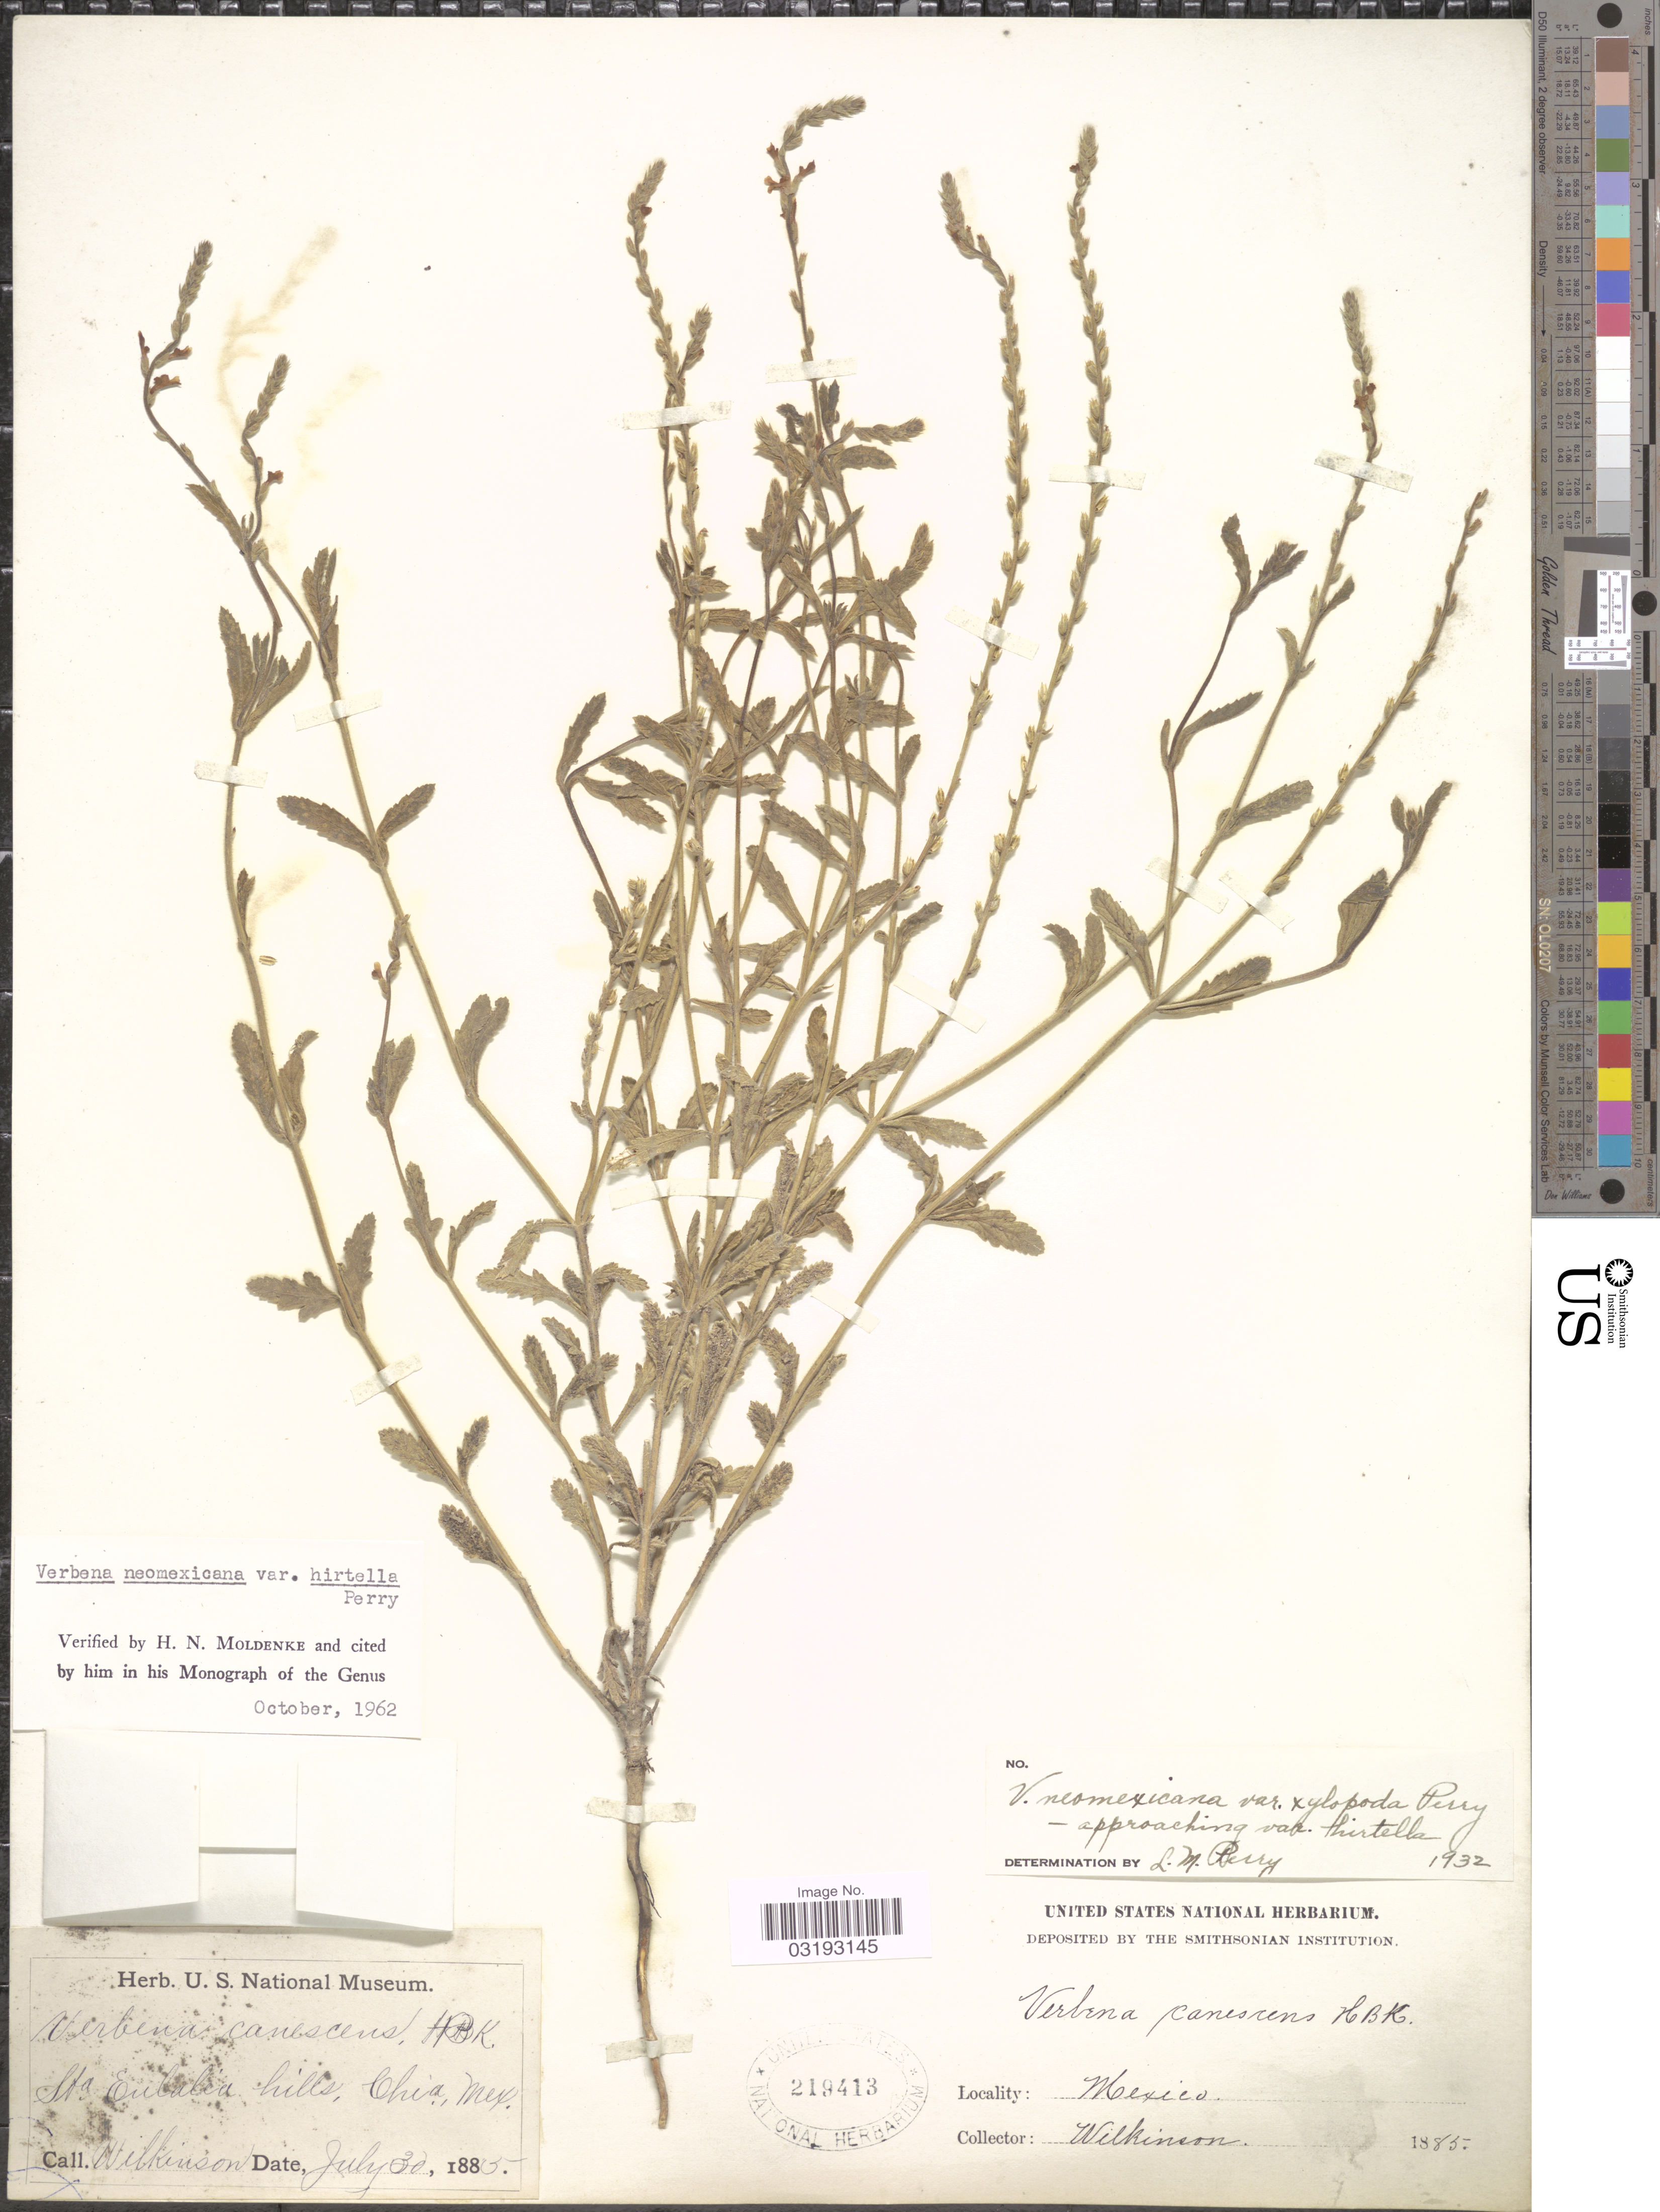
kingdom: Plantae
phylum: Tracheophyta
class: Magnoliopsida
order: Lamiales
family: Verbenaceae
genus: Verbena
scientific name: Verbena neomexicana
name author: (A. Gray) Small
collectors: Wilkinson, --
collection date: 1885-07-30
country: Mexico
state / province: Chihuahua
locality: Sta Eulalia hills. Chia., Mex.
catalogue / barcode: US 219413